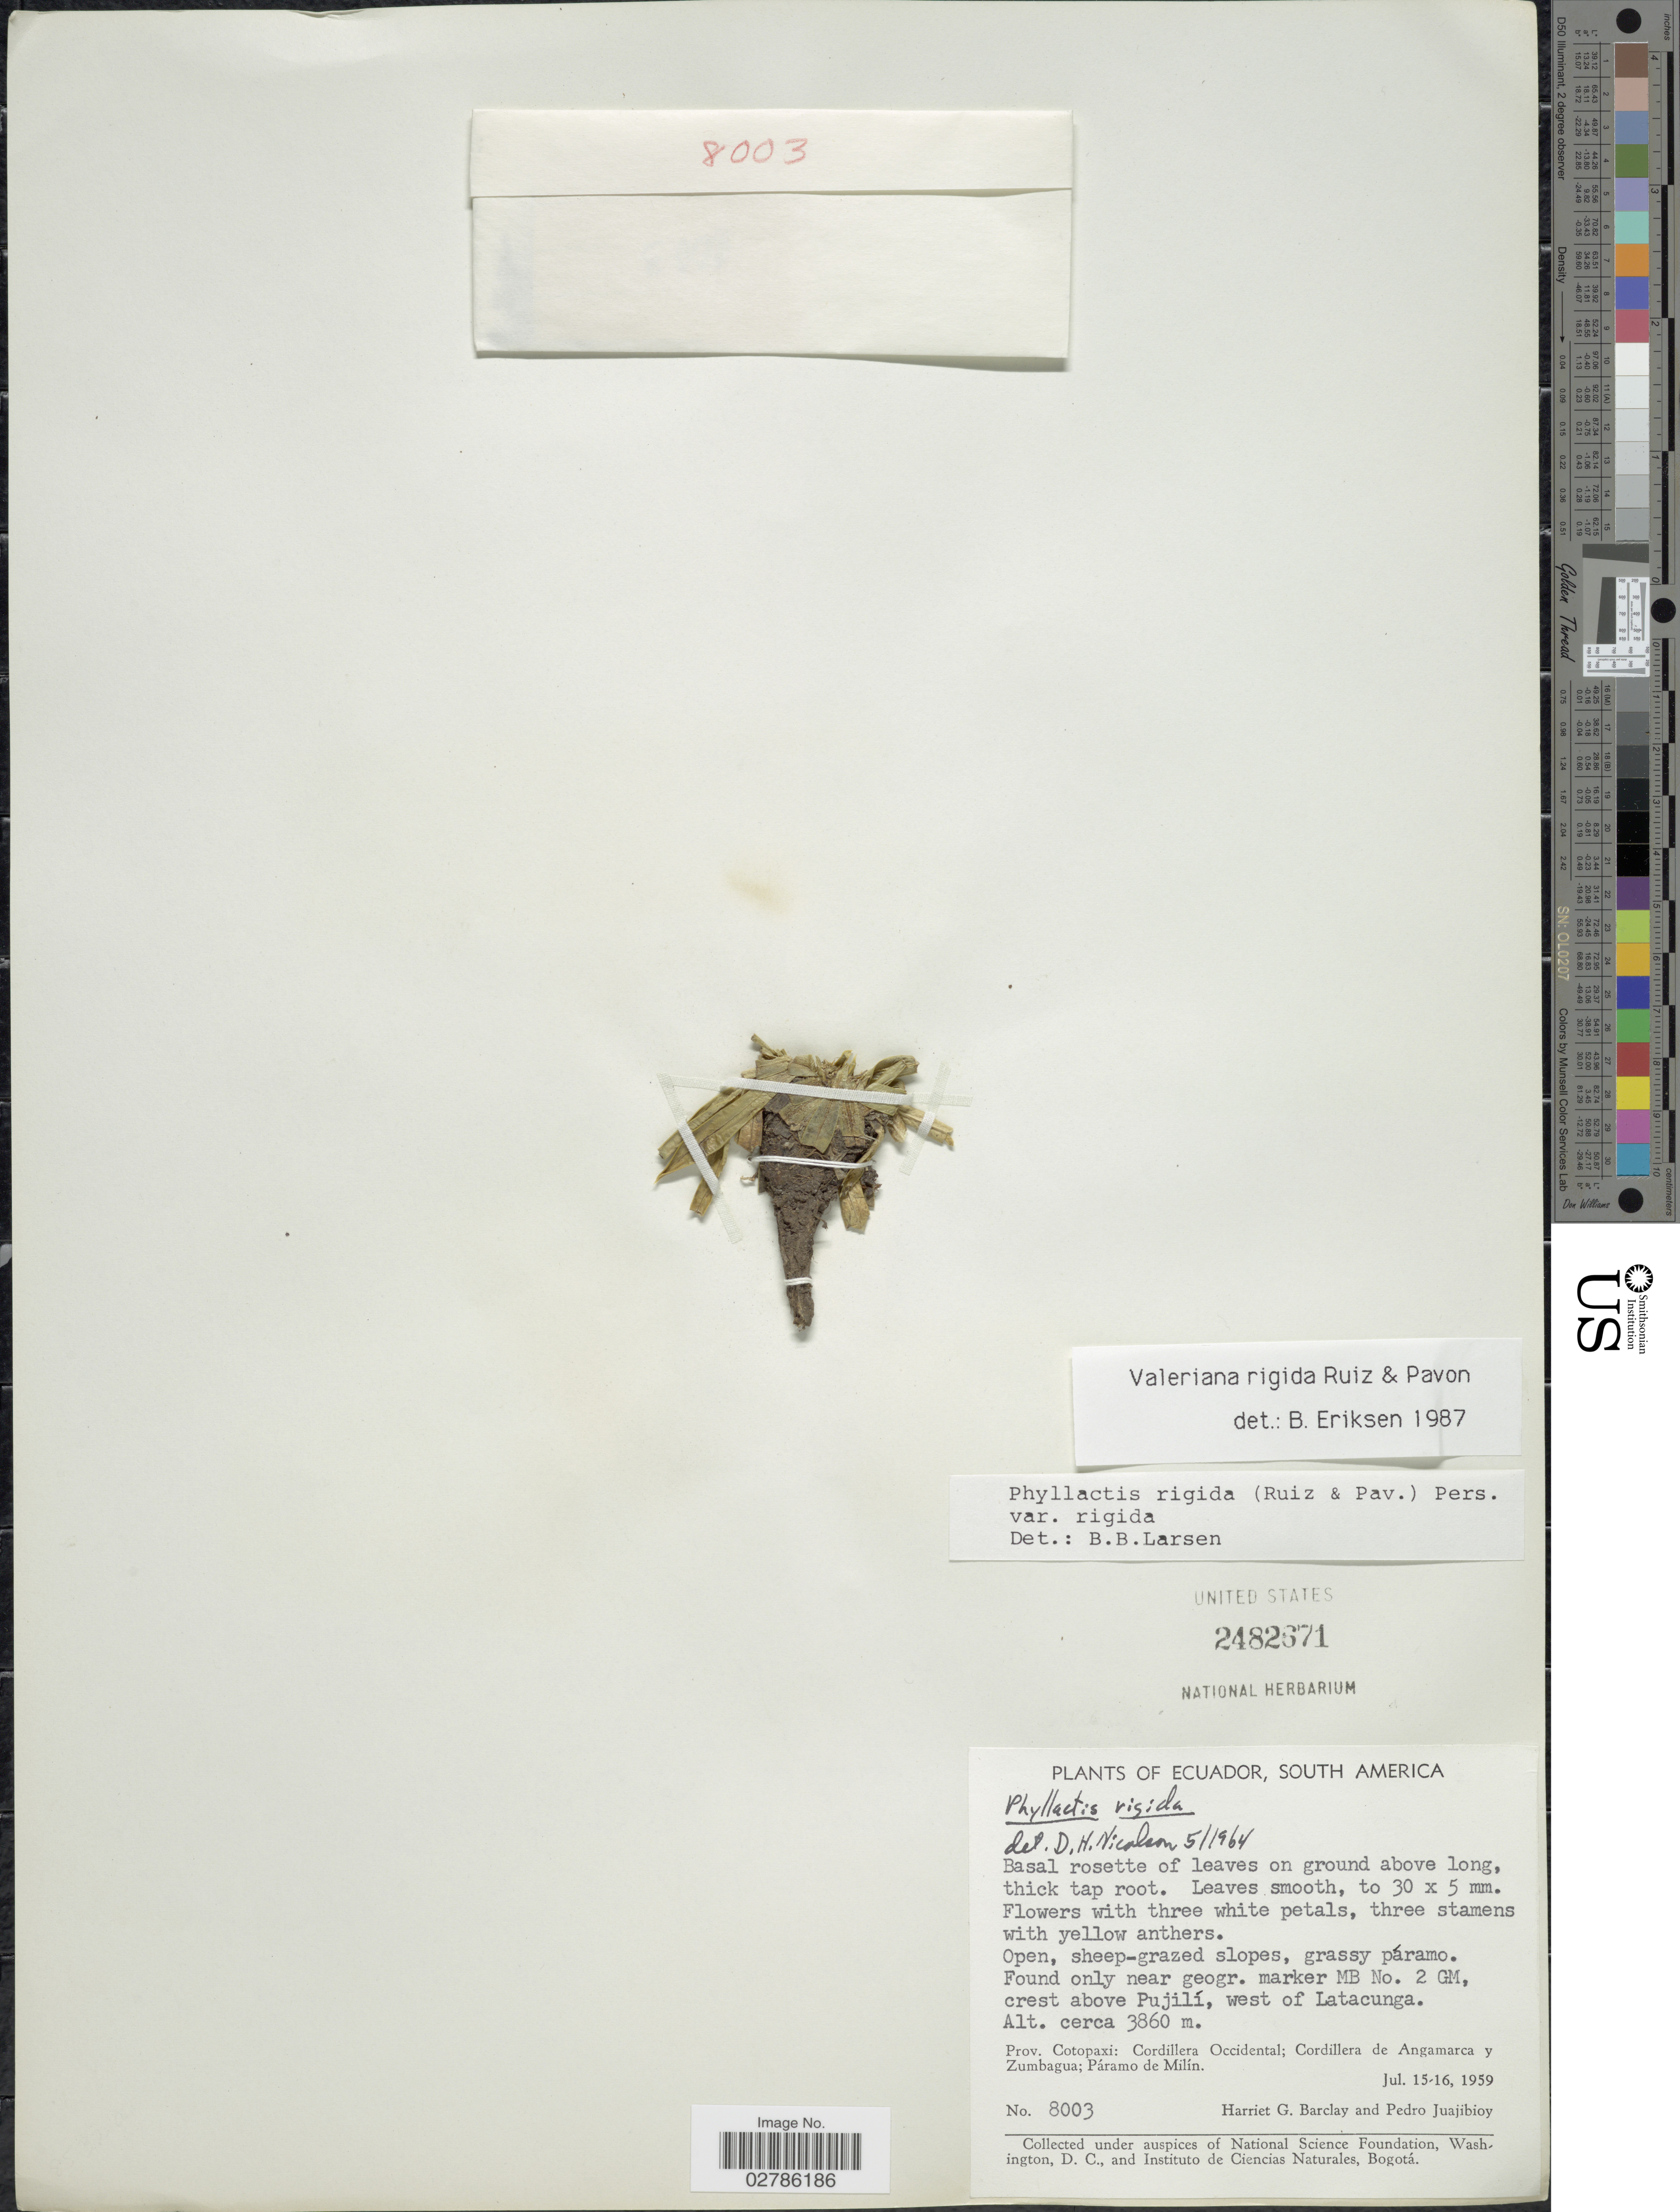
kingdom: Plantae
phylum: Tracheophyta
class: Magnoliopsida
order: Dipsacales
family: Caprifoliaceae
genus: Phyllactis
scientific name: Phyllactis rigida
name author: (Ruiz & Pav.) Pers.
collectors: H. G. Barclay & P. Juajibioy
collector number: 8003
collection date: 1959-07-15/1959-07-16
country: Ecuador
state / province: Cotopaxi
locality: Found only near geogr. marker MB No. 2 GM, crest above Pujilí, west of Latacunga, Cordillera Occidental, Cordillera de Angamarca y Zumbagua, Páramo de Milín.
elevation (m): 3860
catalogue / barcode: US 2482671